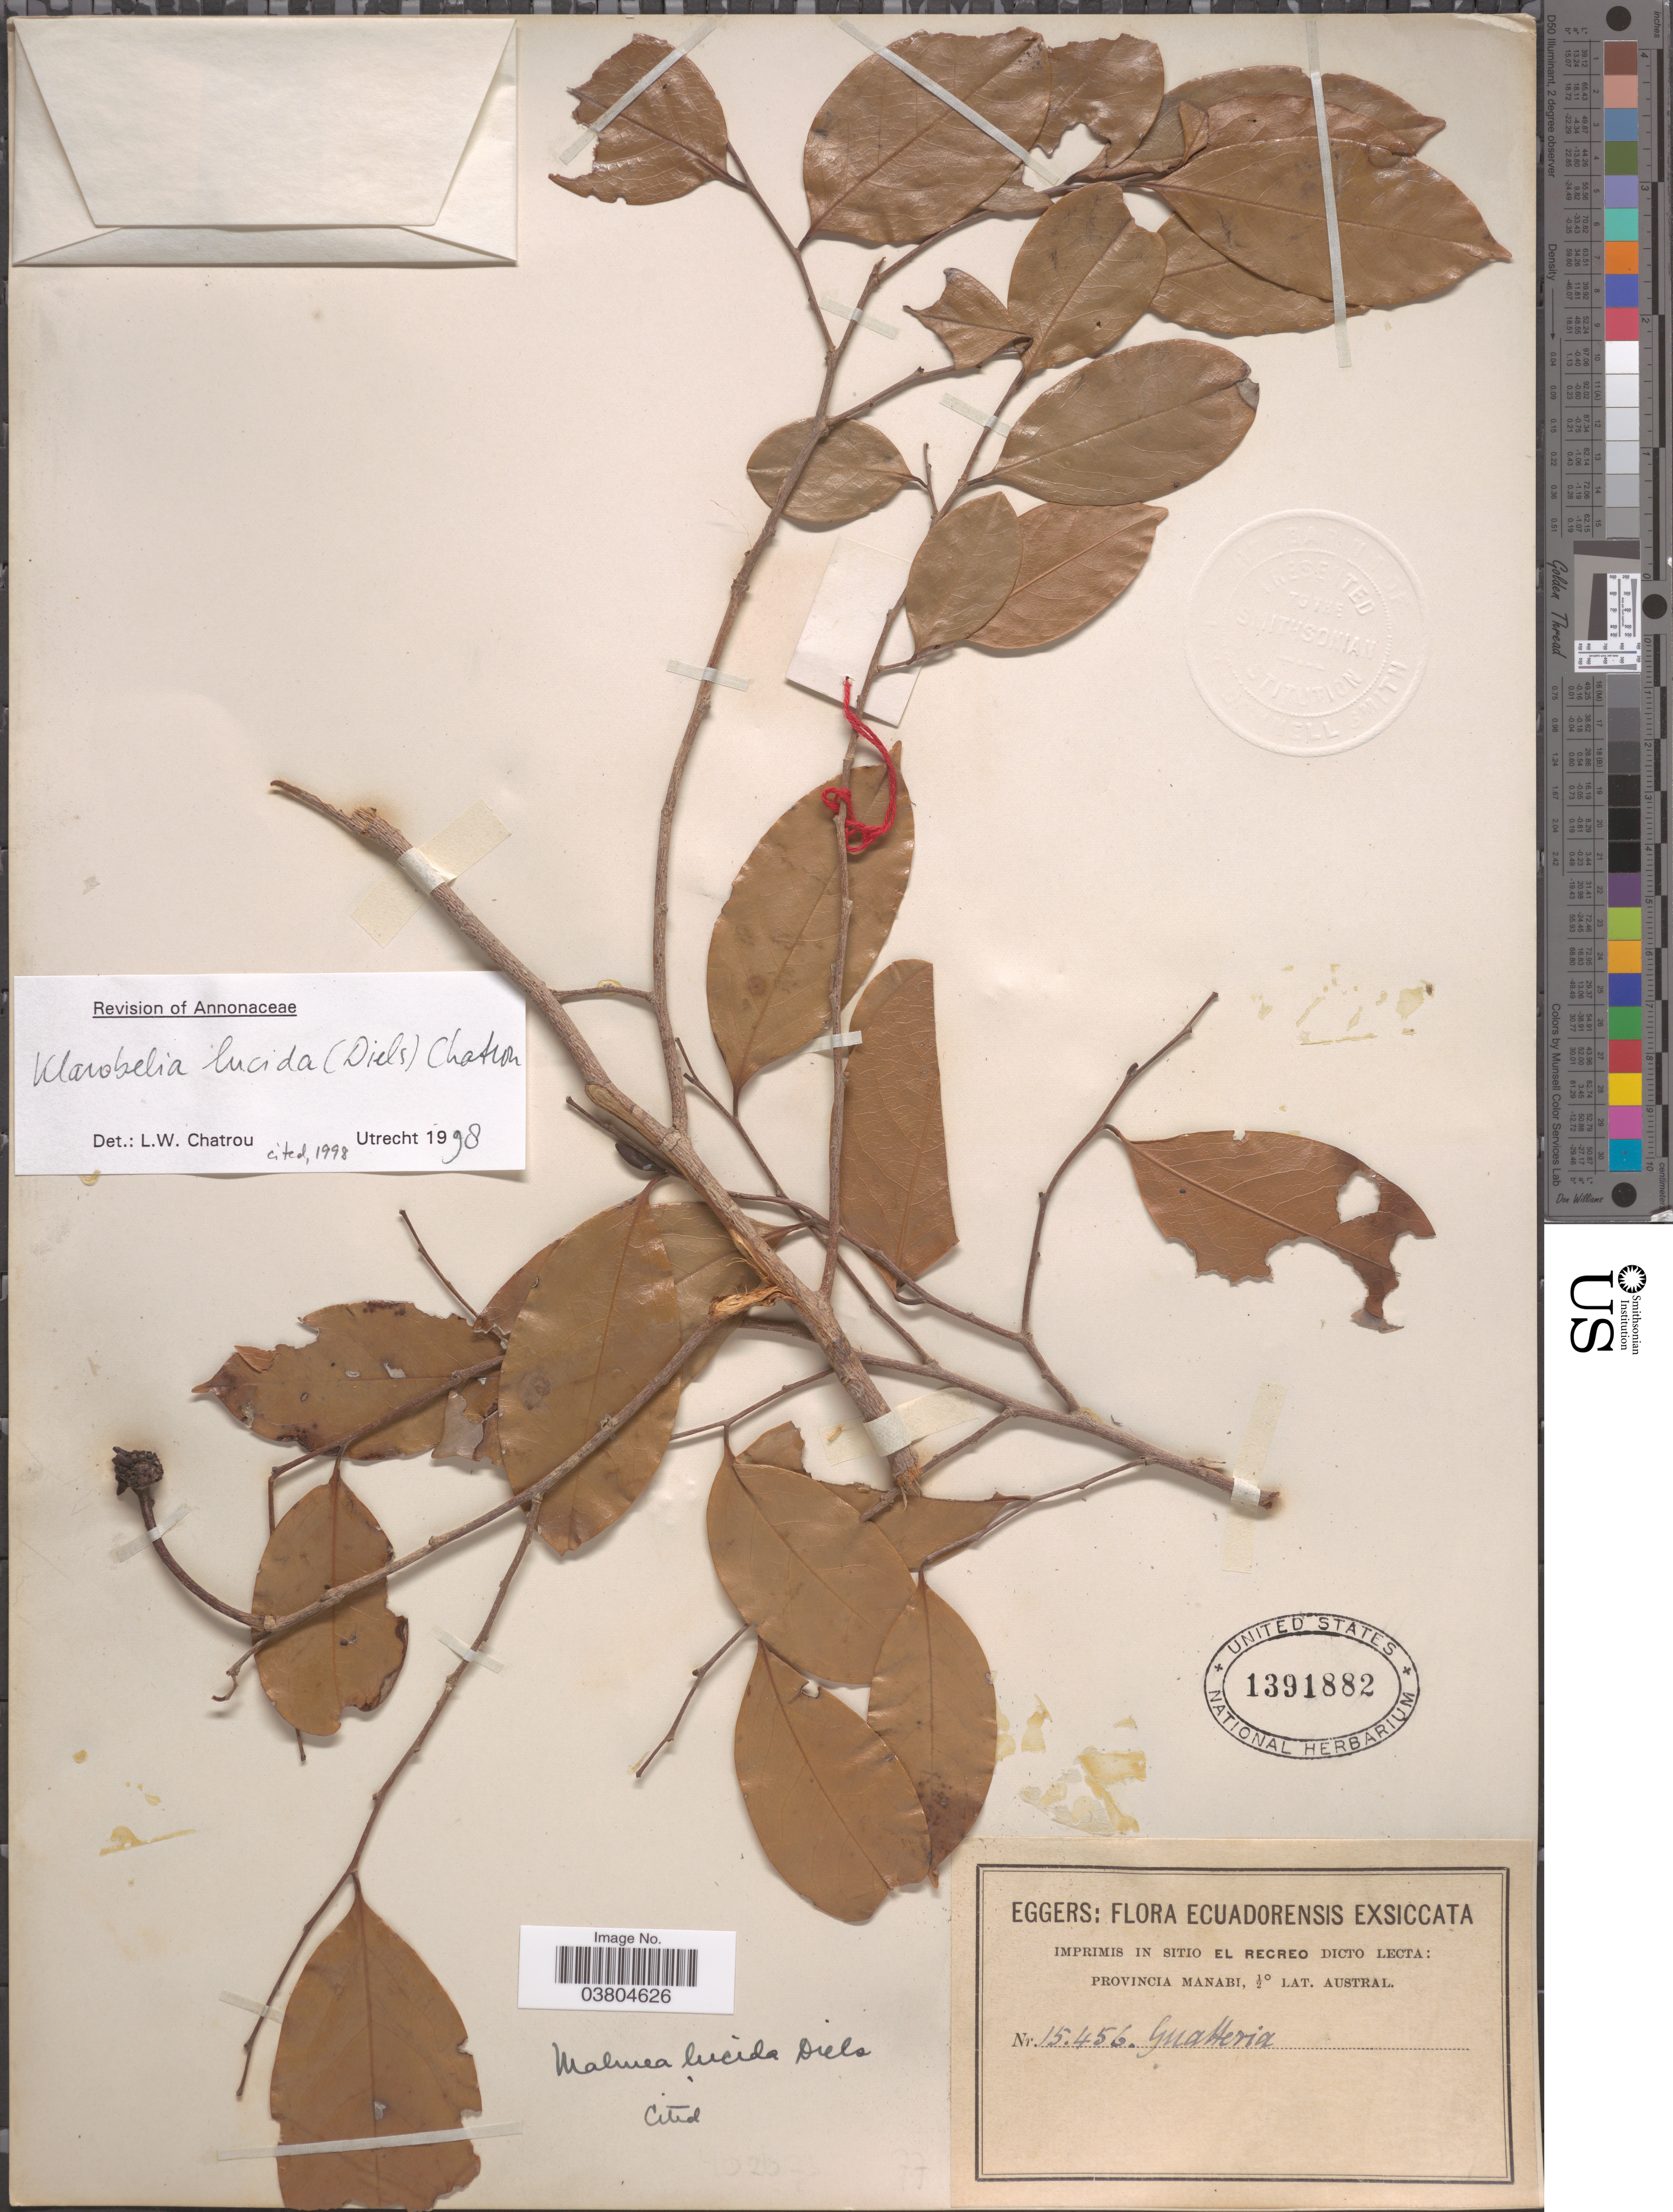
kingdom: Plantae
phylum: Tracheophyta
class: Magnoliopsida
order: Magnoliales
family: Annonaceae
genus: Klarobelia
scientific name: Klarobelia lucida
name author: (Diels) Chatrou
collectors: -. Eggers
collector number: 15456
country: Ecuador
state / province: Manabí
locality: Imprimis in sitio El Recreo dicto Lecta: Provincia Manabi, ½° Lat. Austral.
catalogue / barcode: US 1391882